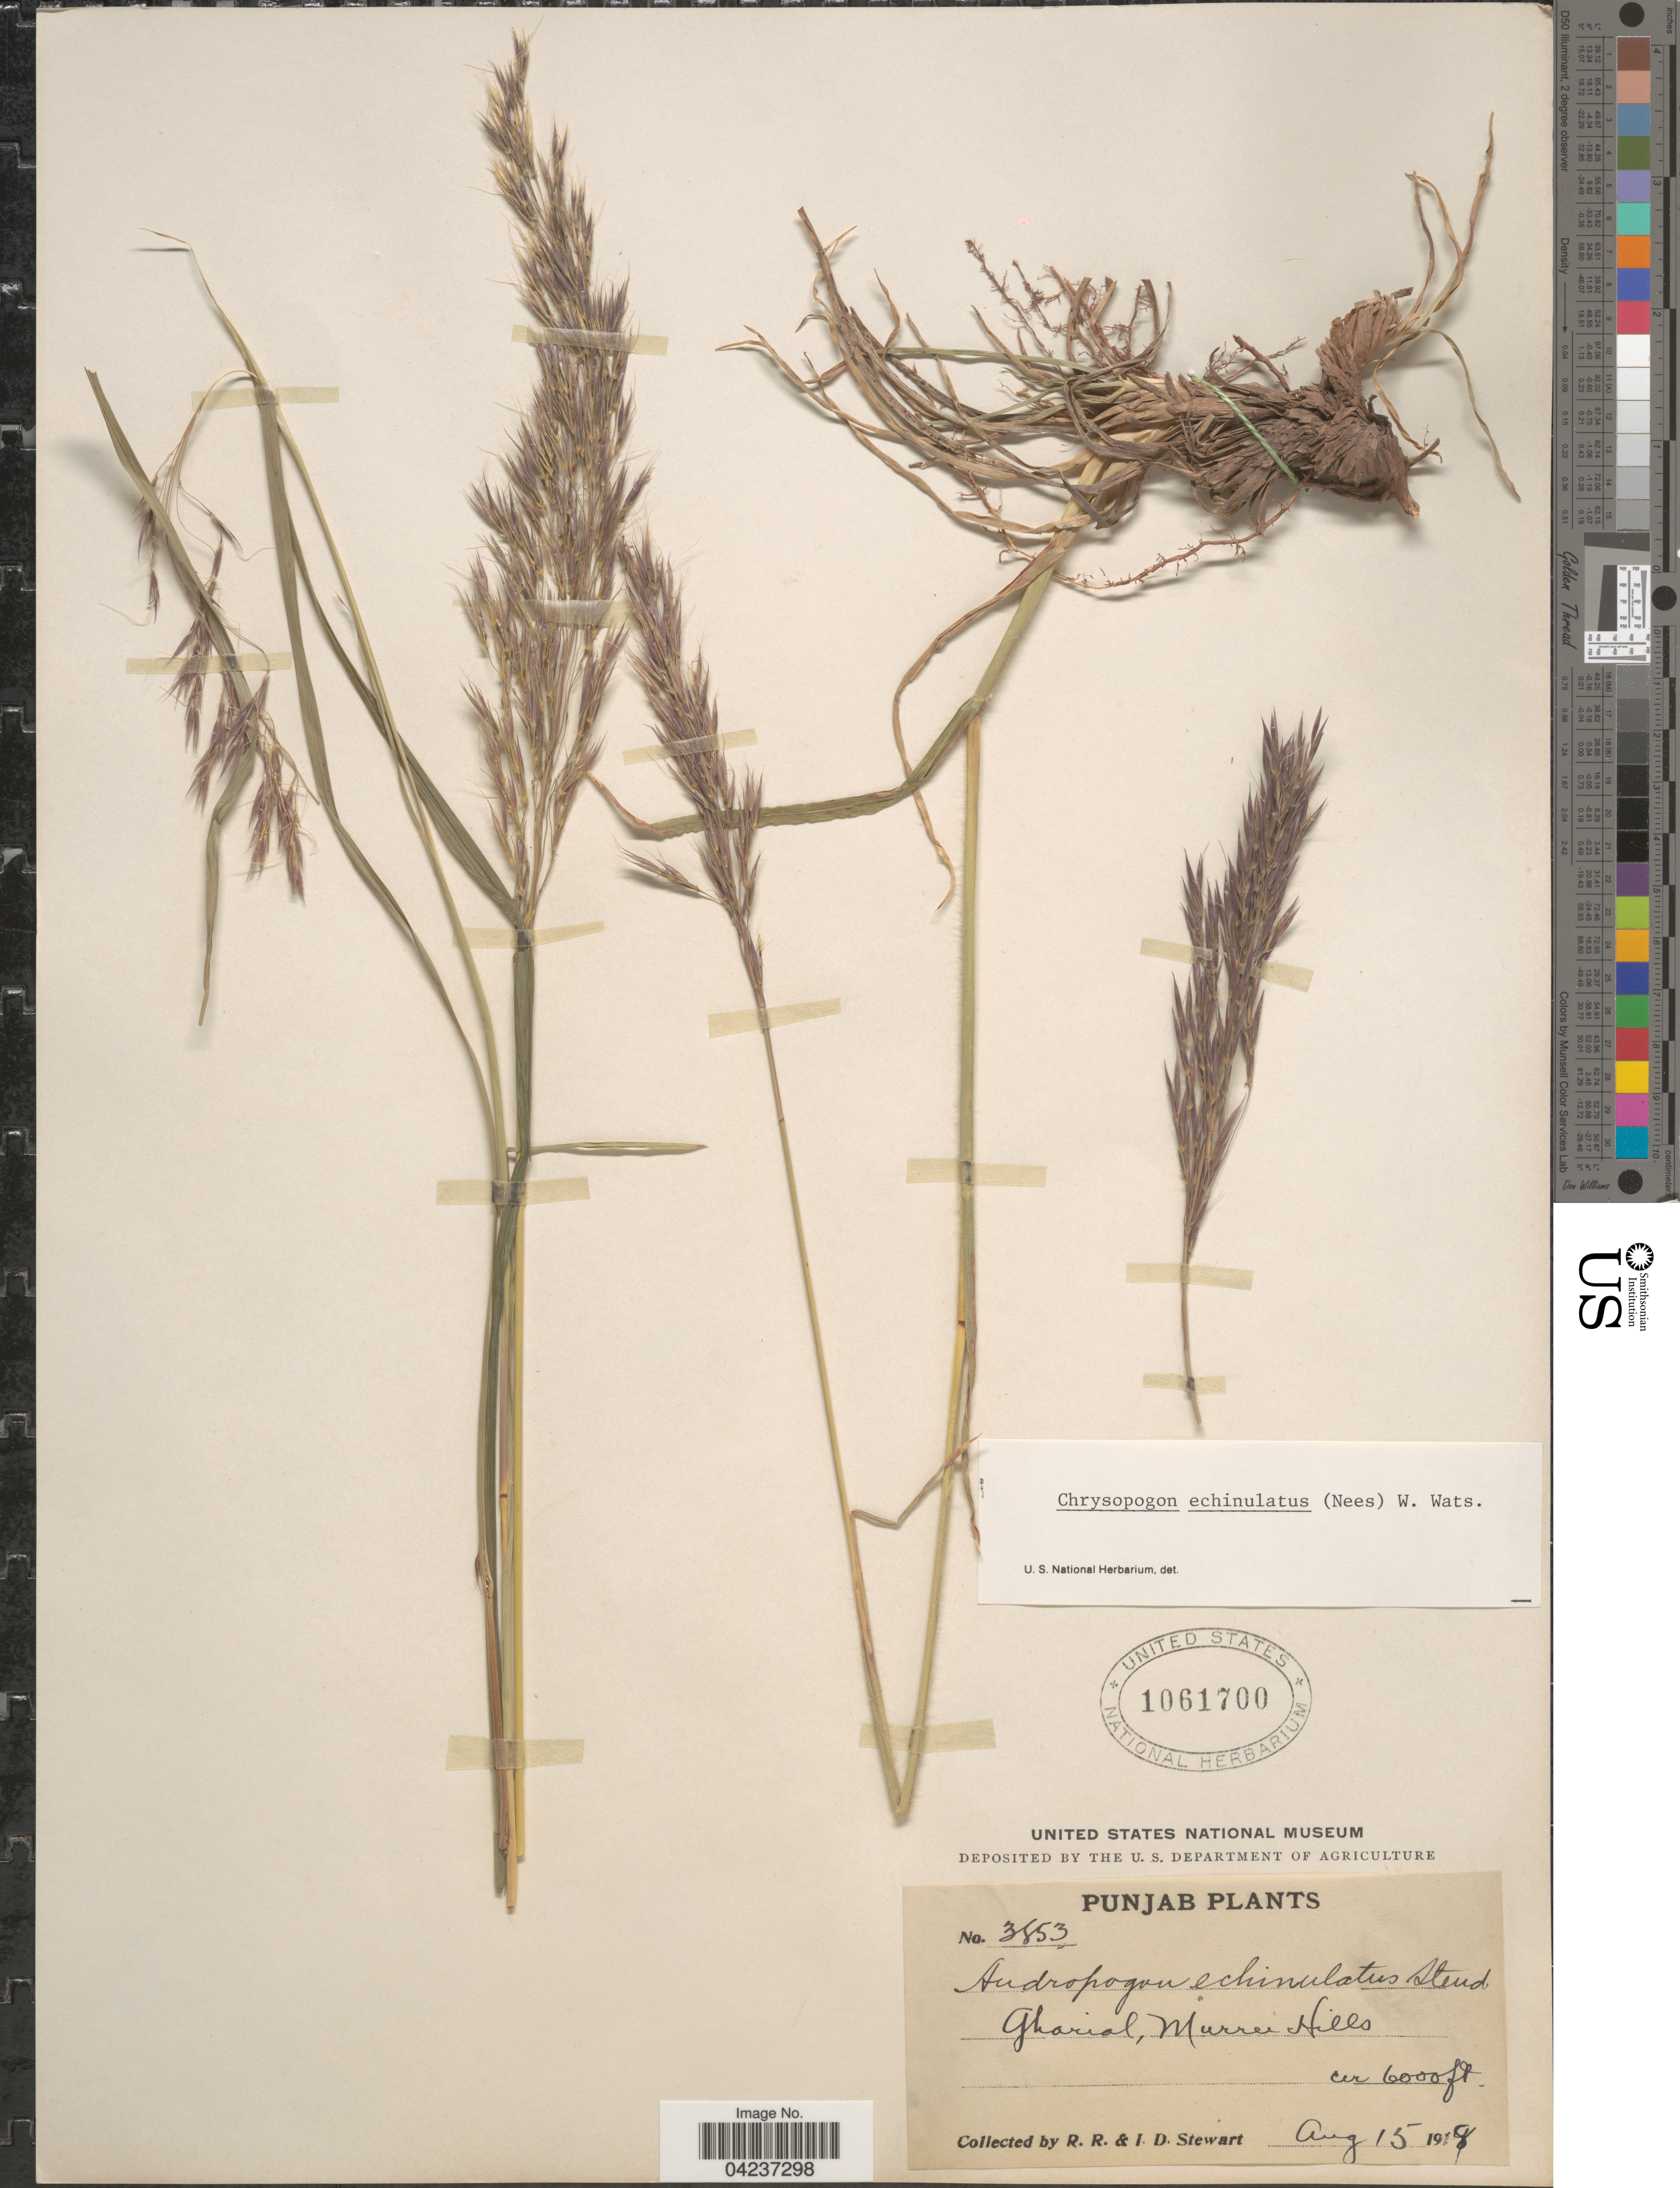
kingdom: Plantae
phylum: Tracheophyta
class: Liliopsida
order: Poales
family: Poaceae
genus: Chrysopogon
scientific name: Chrysopogon hackelii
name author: (Hook. f.) C.E.C. Fisch.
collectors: R. Stewart & I. Stewart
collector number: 3853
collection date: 1917-08-15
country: Pakistan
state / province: Punjab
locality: Gharial, Murree Hills.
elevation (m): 1829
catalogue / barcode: US 1061700